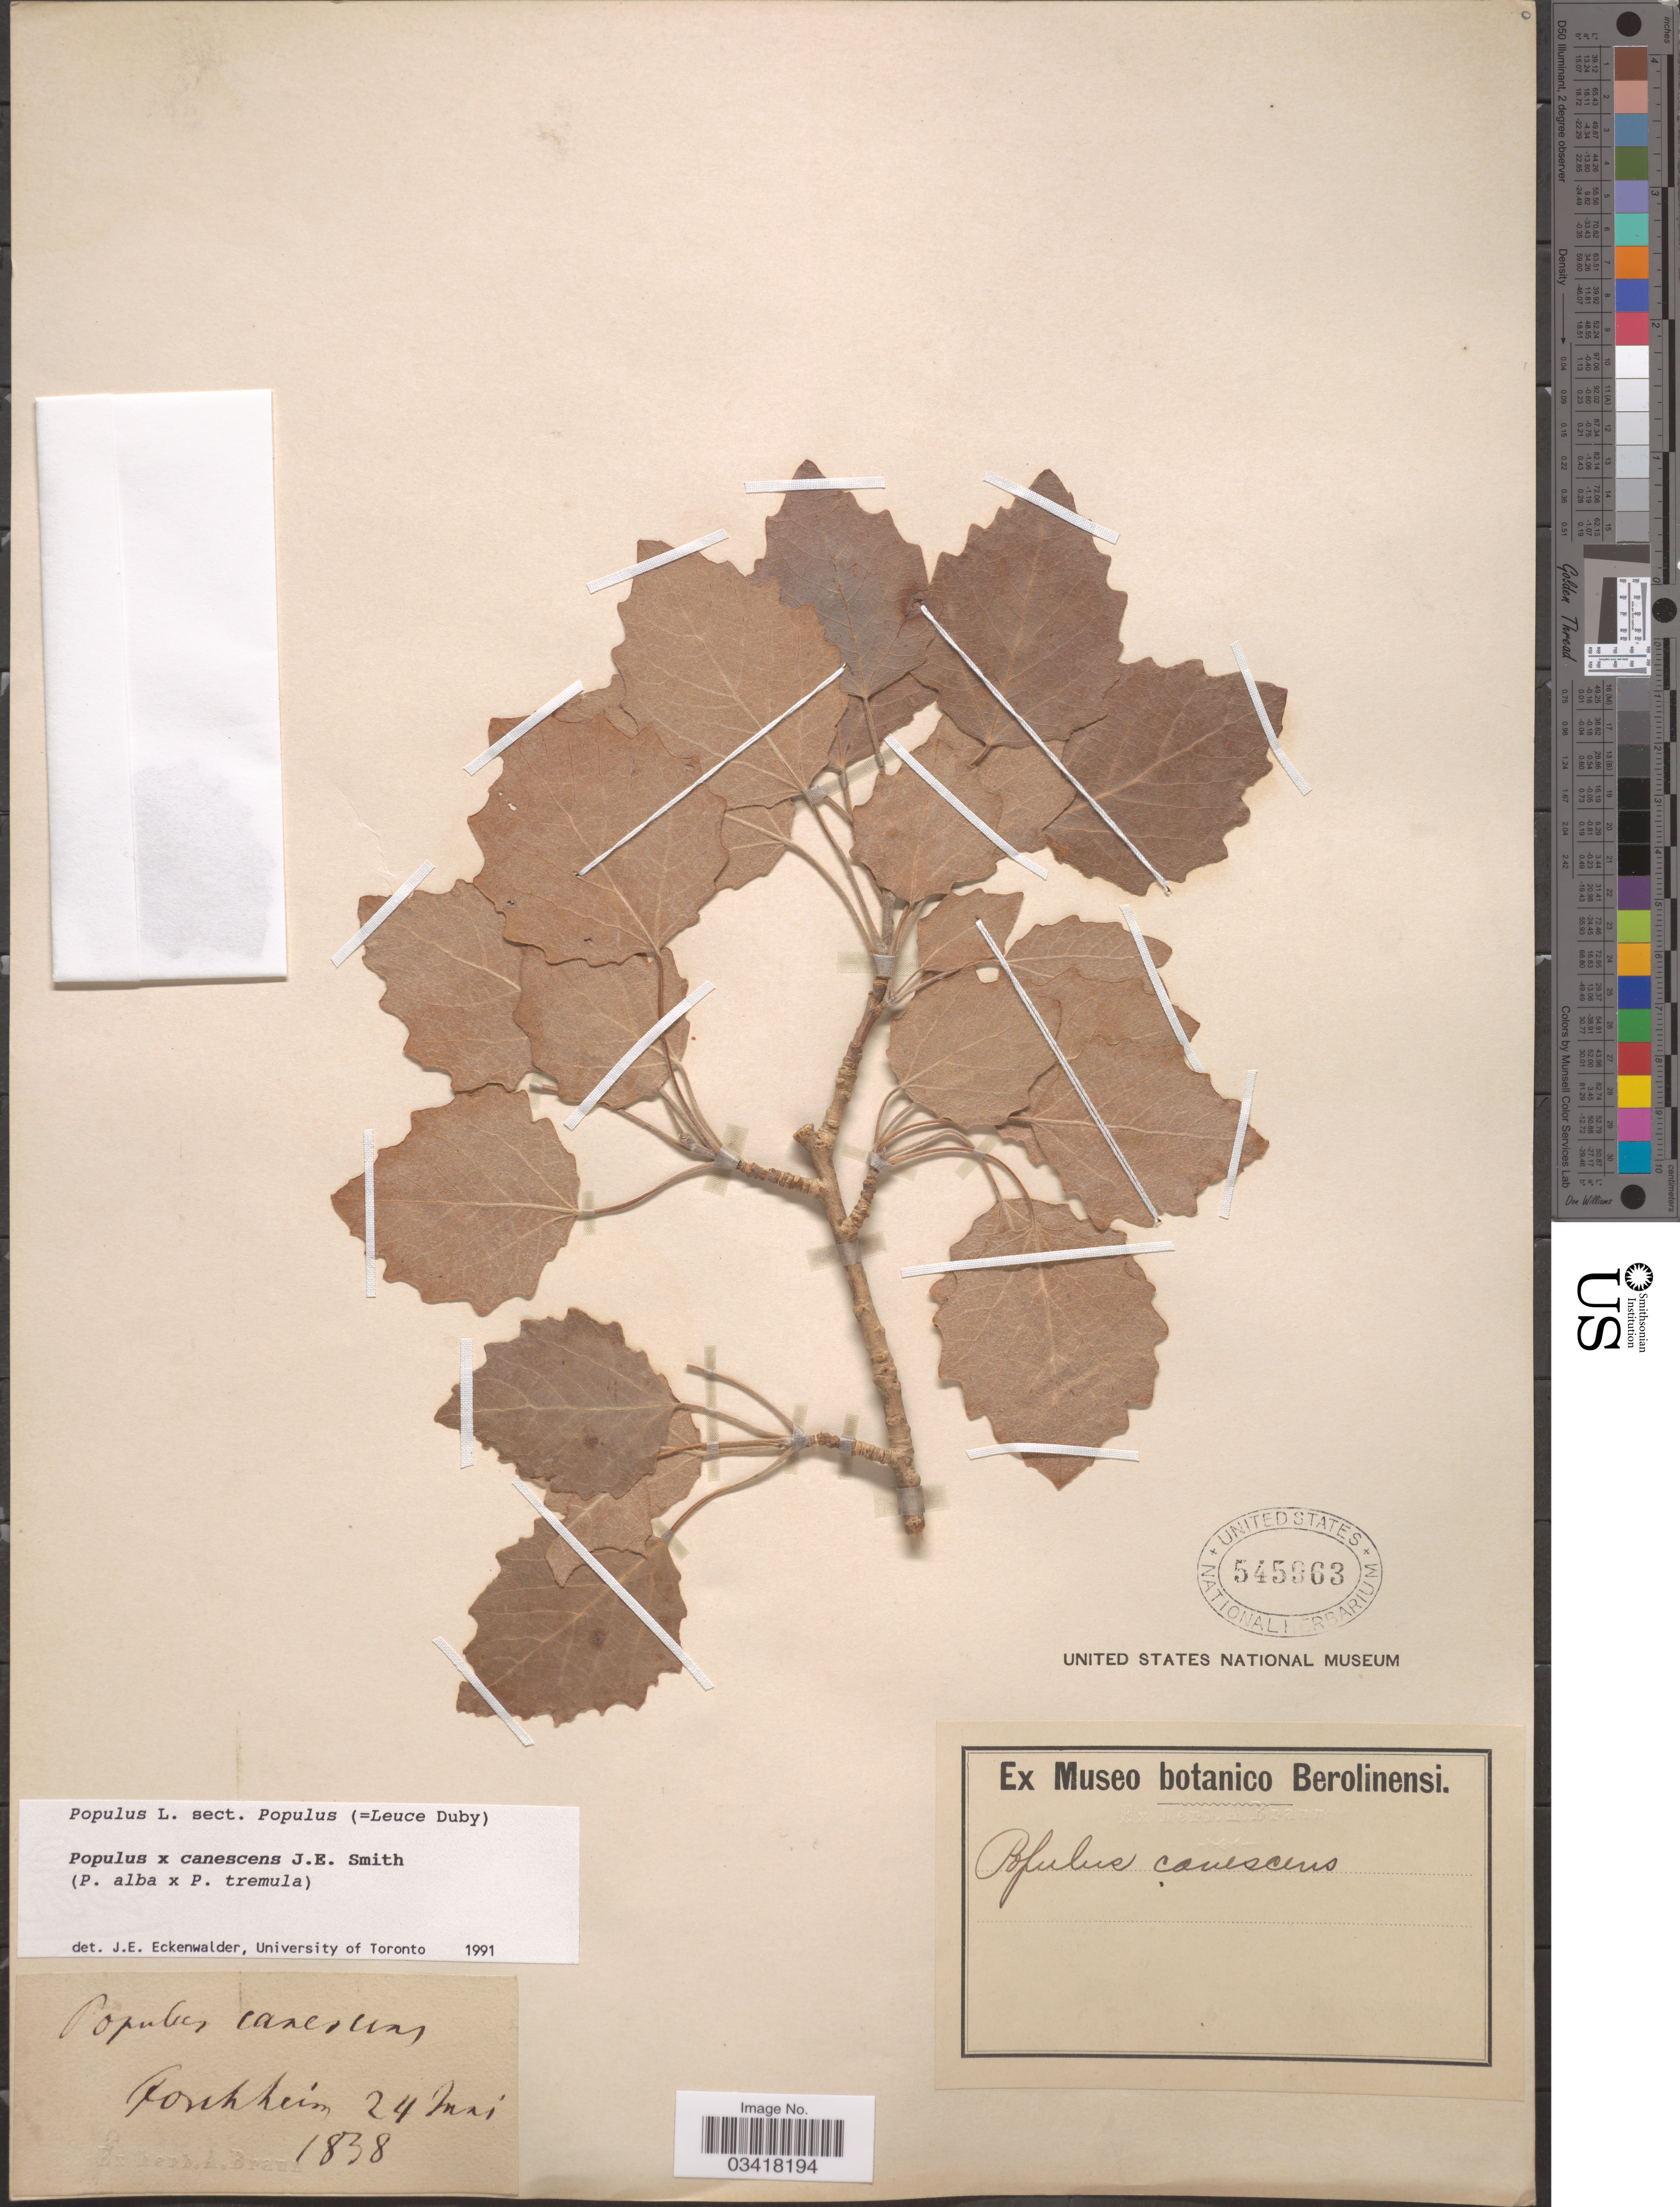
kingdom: Plantae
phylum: Tracheophyta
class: Magnoliopsida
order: Malpighiales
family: Salicaceae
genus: Populus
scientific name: Populus x canescens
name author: (Aiton) Sm.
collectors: ex herb. A. Braun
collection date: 1838-05-24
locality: Fontheim [interpreted].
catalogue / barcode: US 545963